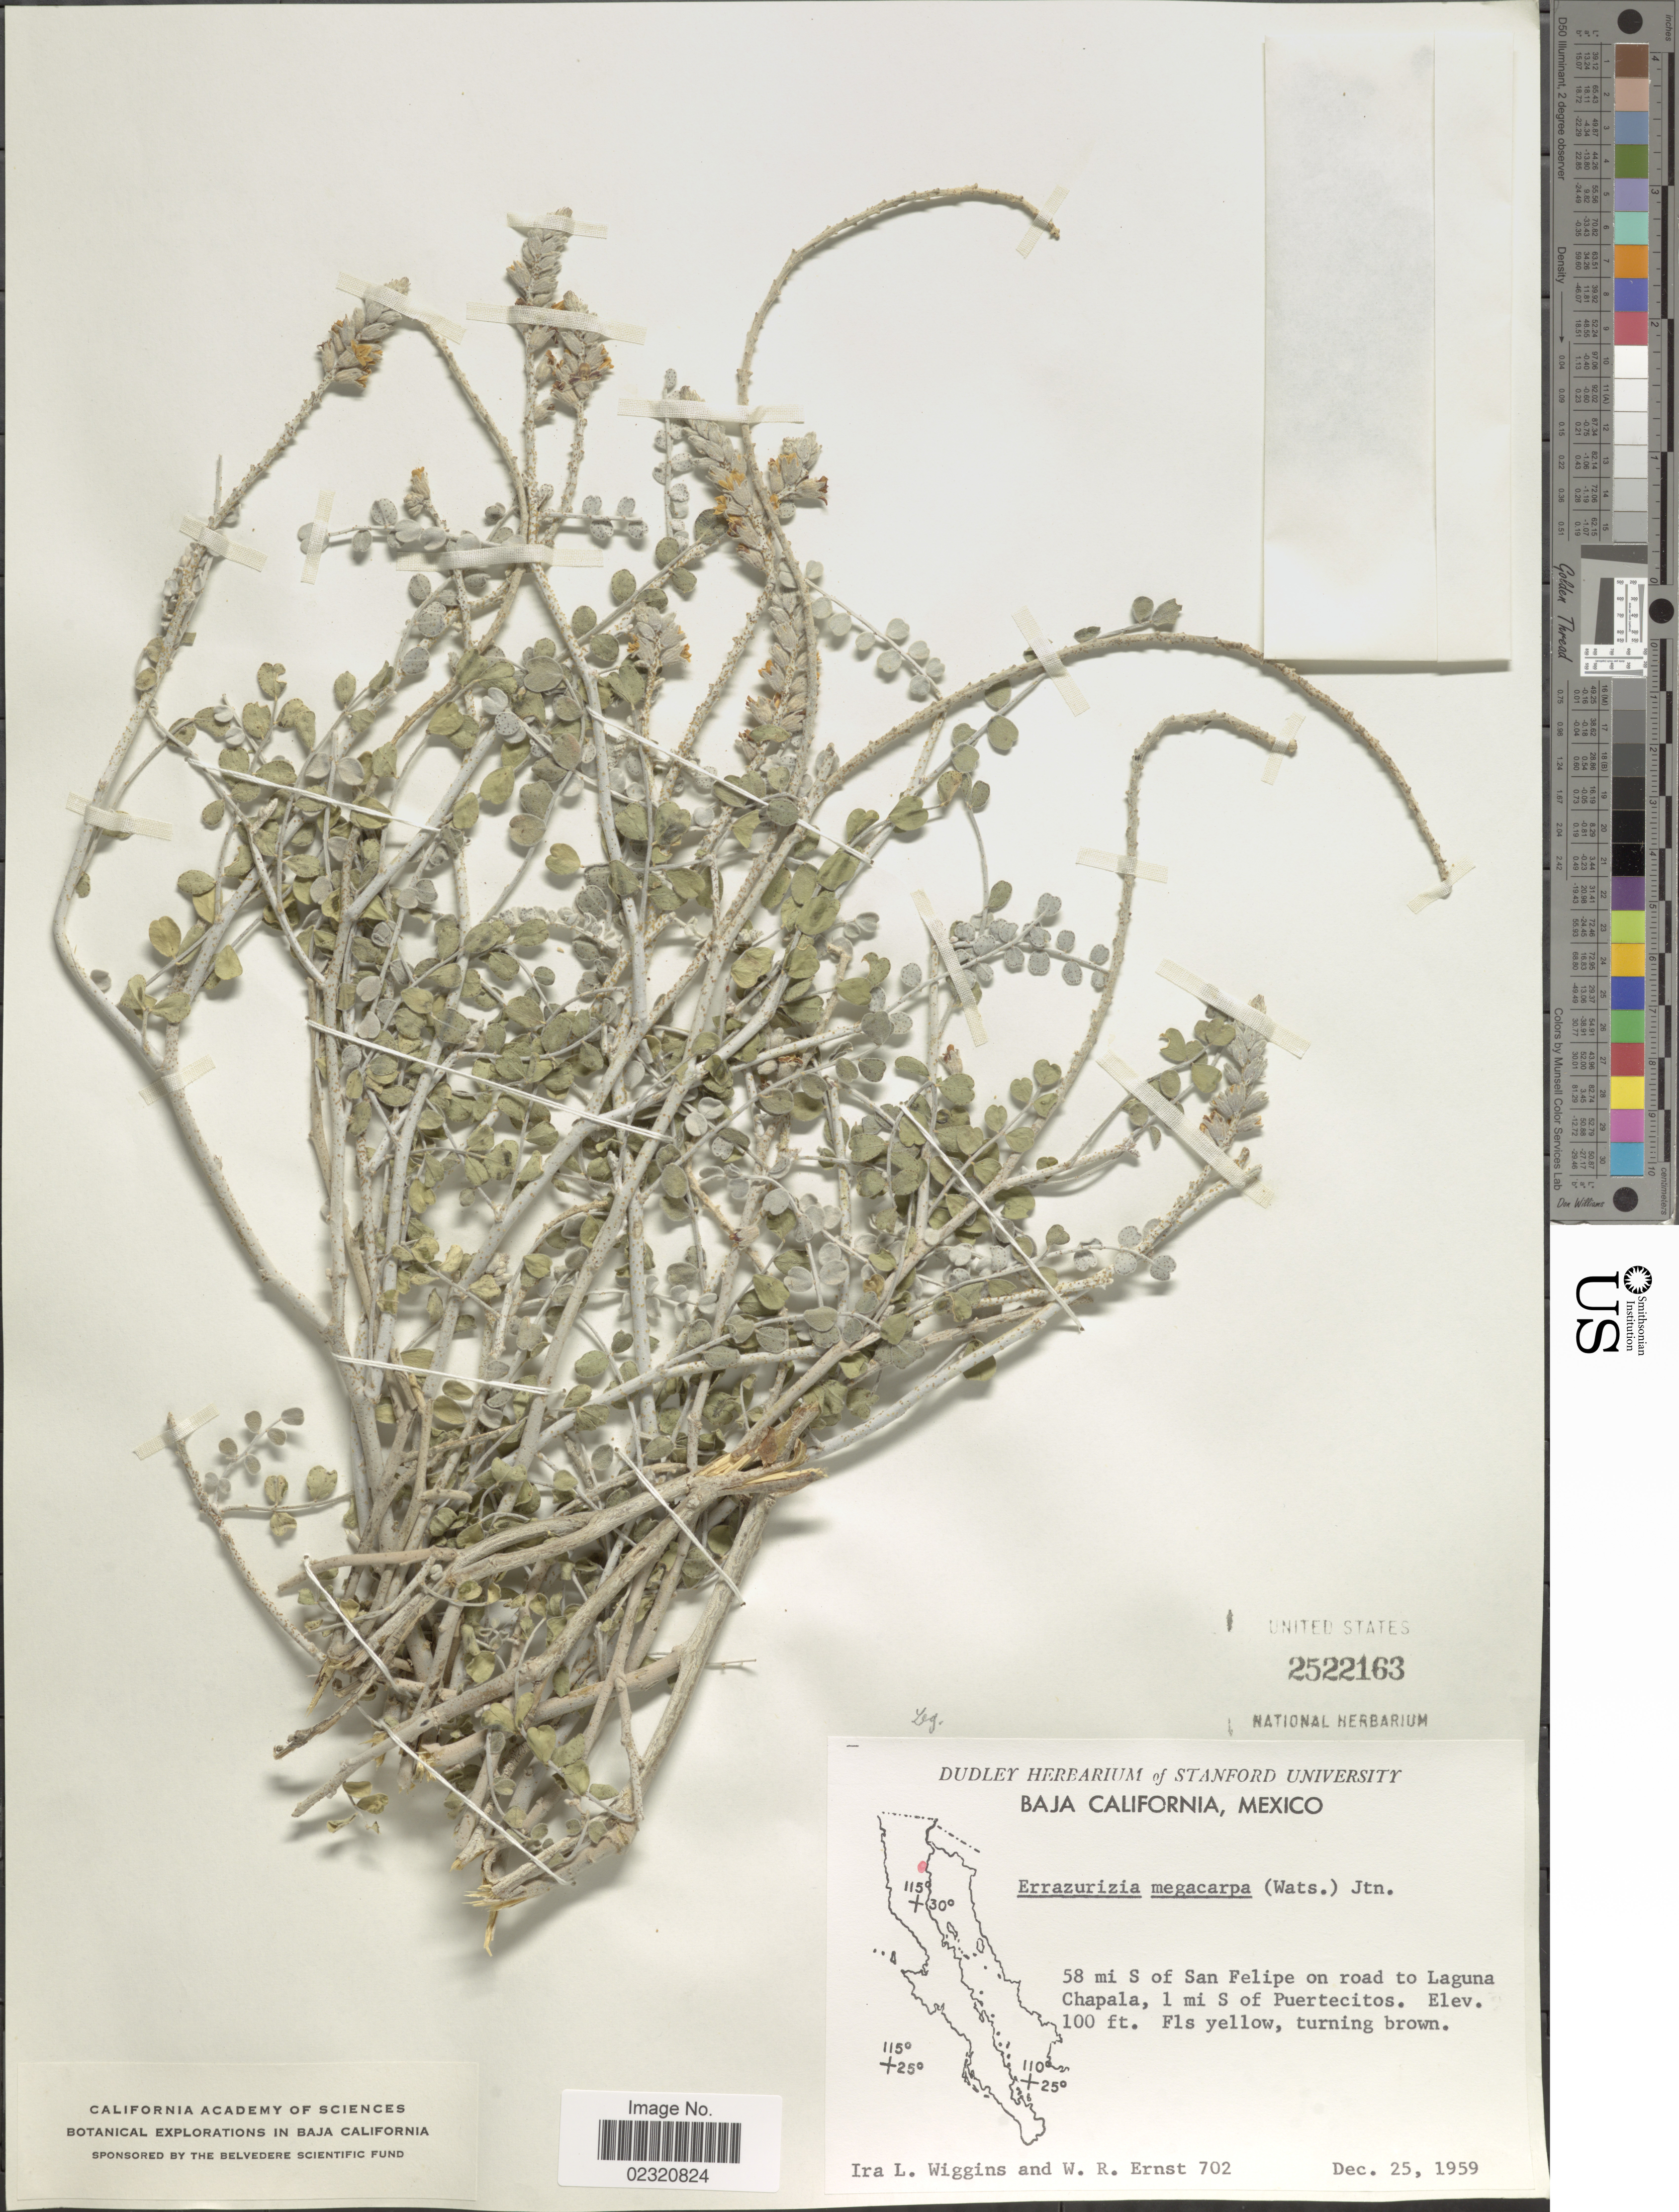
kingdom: Plantae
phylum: Tracheophyta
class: Magnoliopsida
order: Fabales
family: Fabaceae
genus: Errazurizia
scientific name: Errazurizia megacarpa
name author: I.M. Johnst.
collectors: I. L. Wiggins & W. R. Ernst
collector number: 702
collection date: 1959-12-25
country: Mexico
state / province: Baja California Norte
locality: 58 mi. S of San Felipe on road to Laguna Chapala, 1 mi. S of Puertecitos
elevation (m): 30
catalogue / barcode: US 2522163